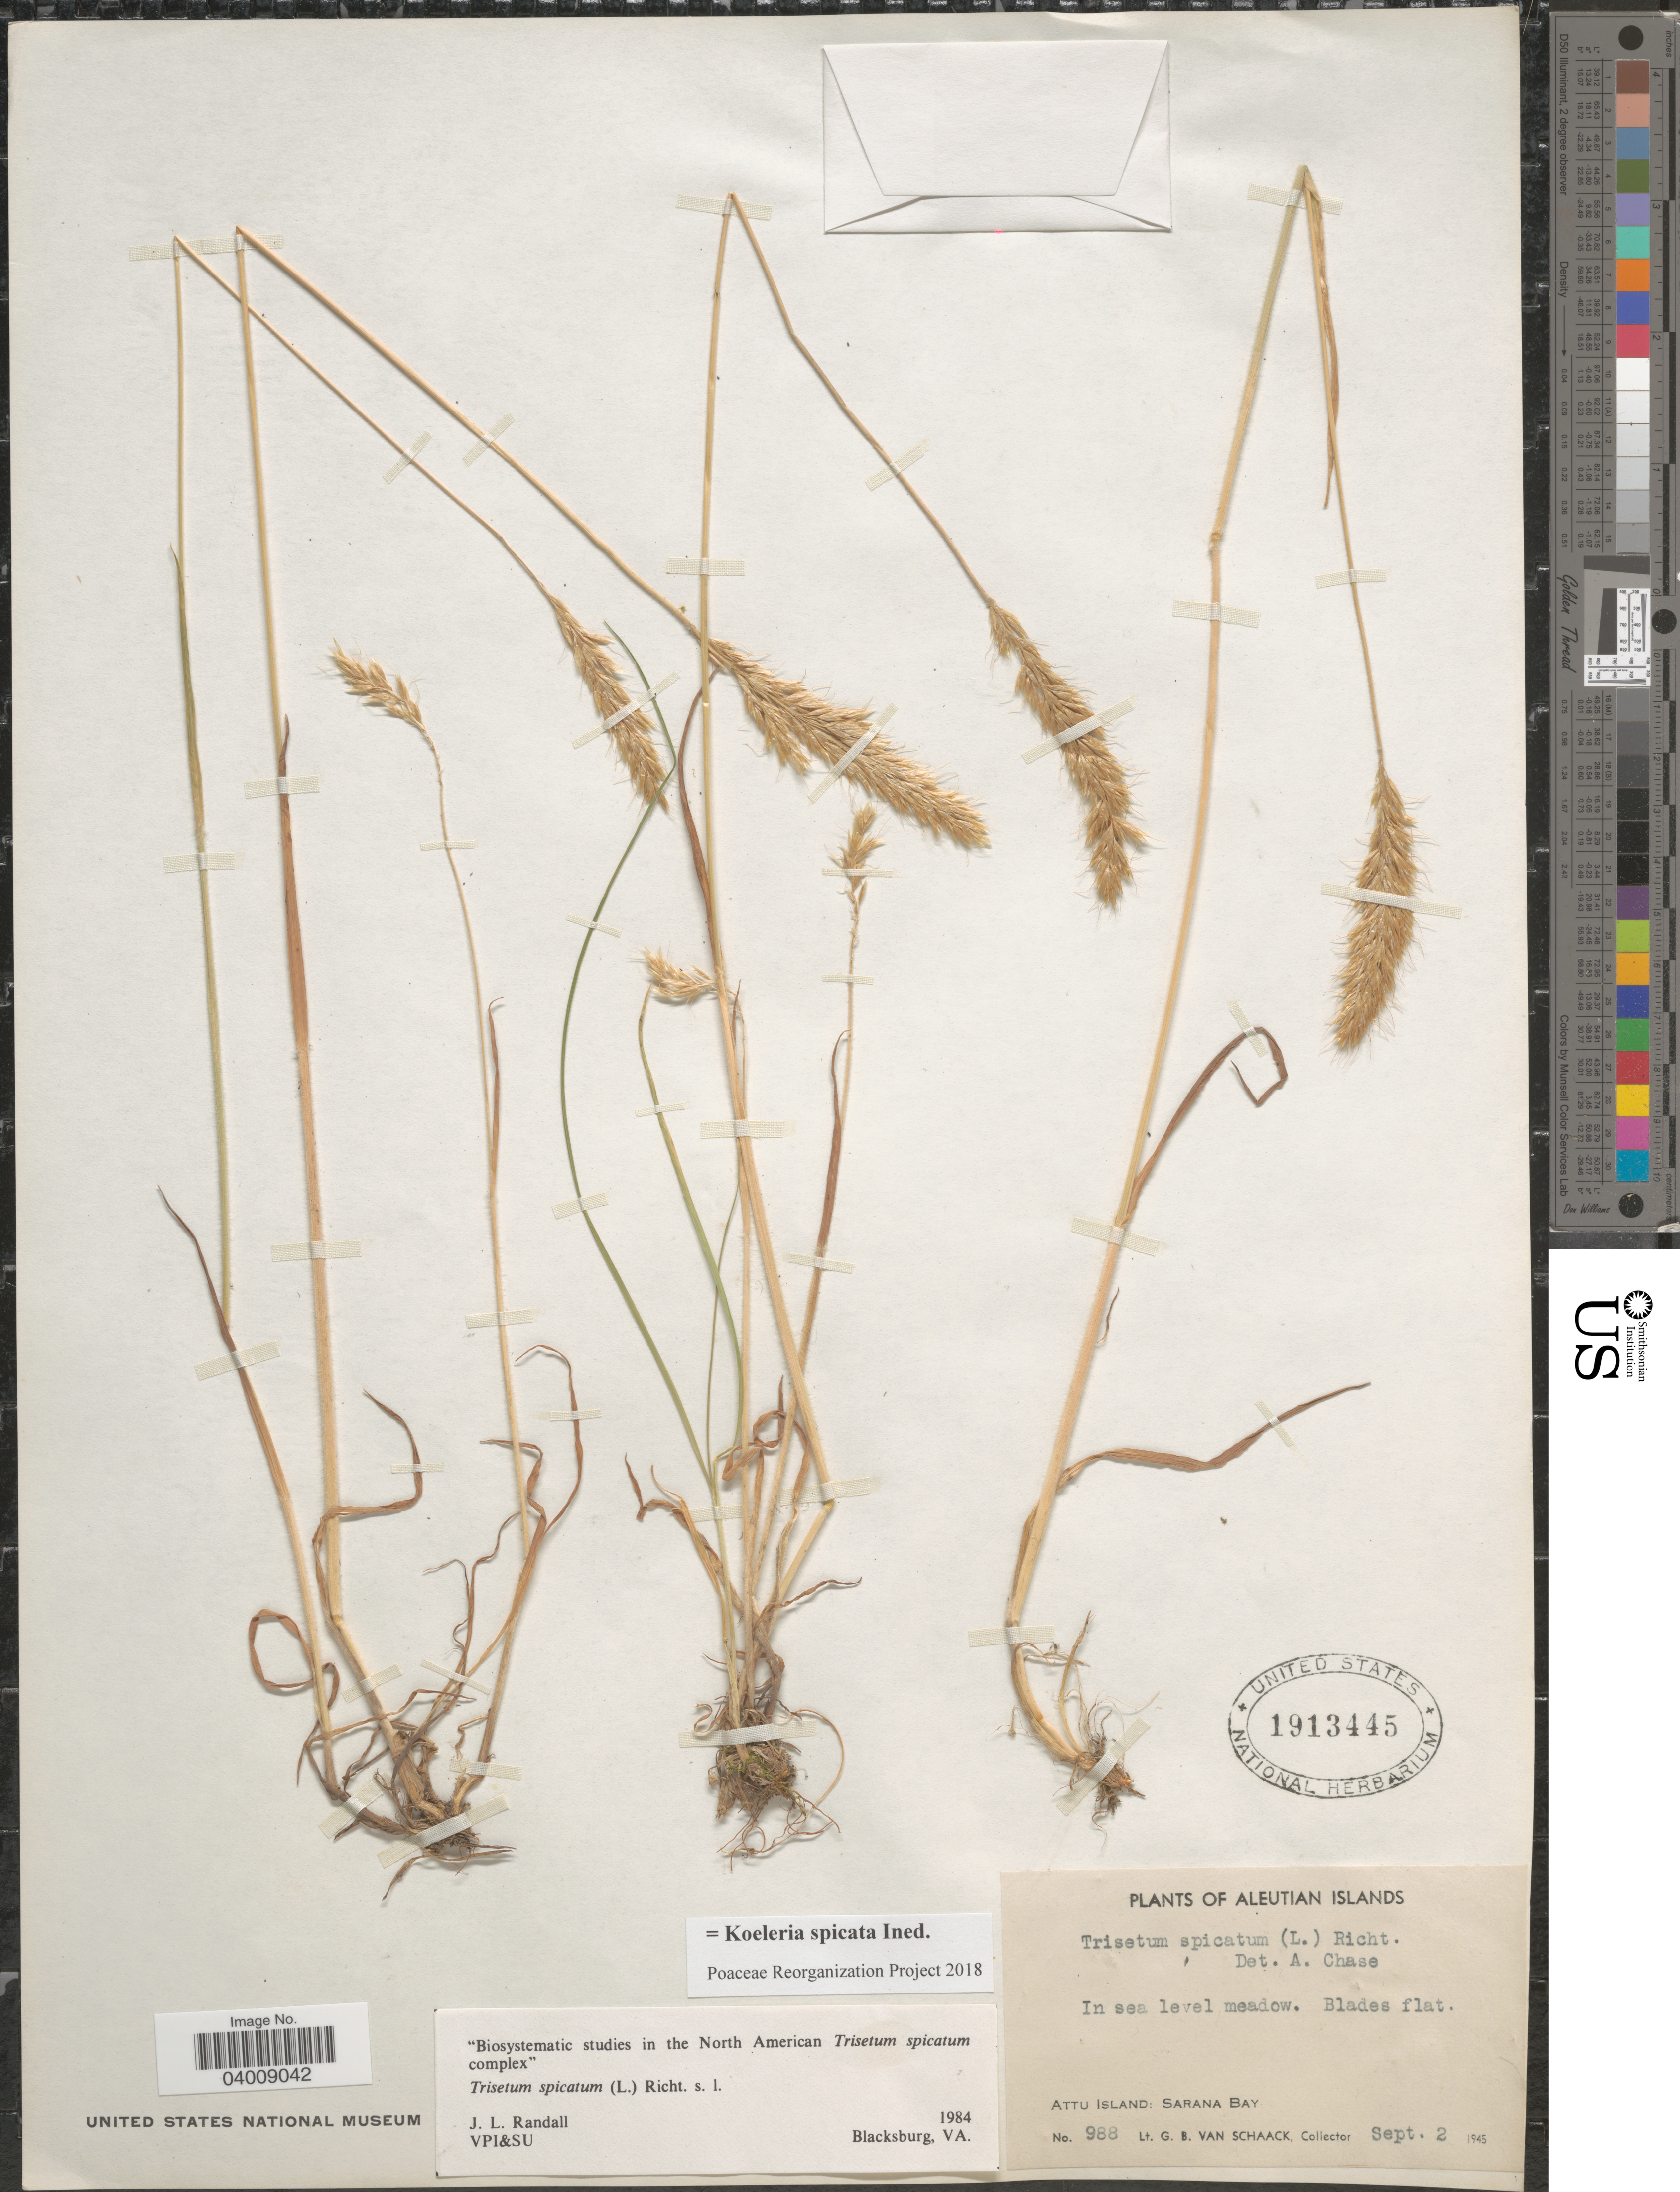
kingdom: Plantae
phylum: Tracheophyta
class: Liliopsida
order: Poales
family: Poaceae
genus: Koeleria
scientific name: Koeleria spicata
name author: (L.) Barberá et al.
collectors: G. Van Schaack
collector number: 988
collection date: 1945-09-02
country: United States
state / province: Alaska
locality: In sea level meadow. Aleutian Islands. Attu Island: Sarana Bay.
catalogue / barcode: US 1913445